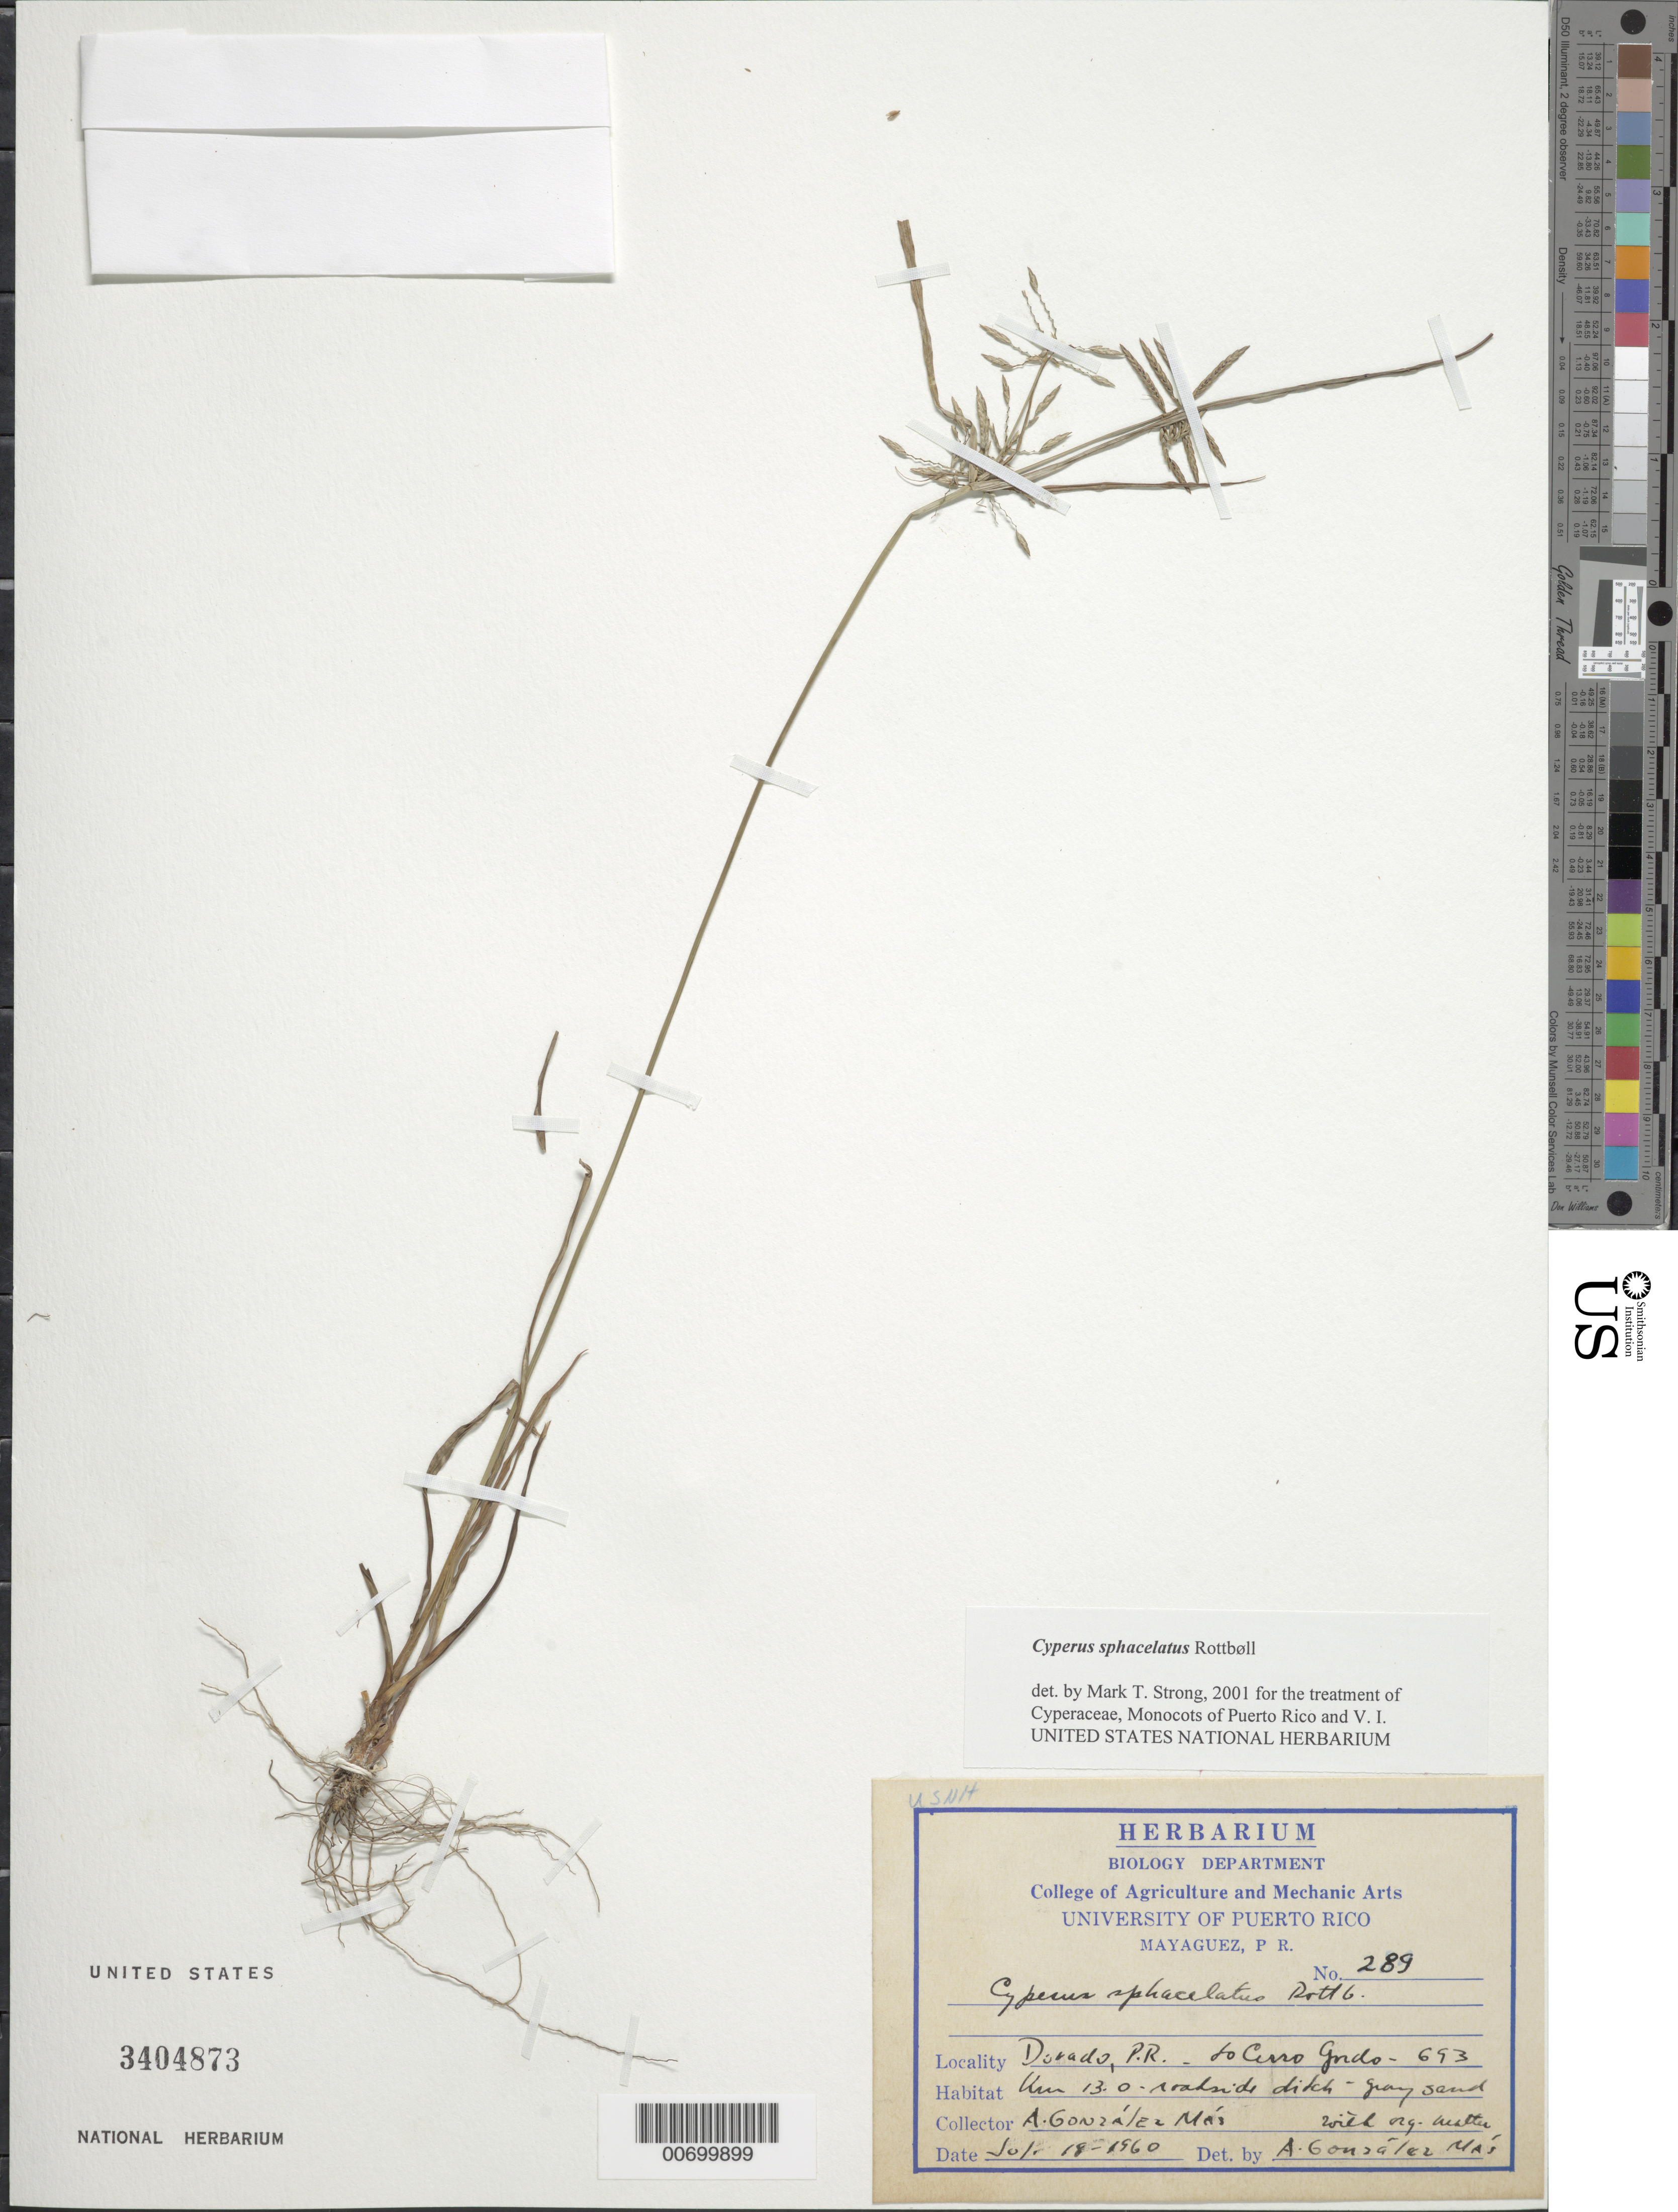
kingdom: Plantae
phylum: Tracheophyta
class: Liliopsida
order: Poales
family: Cyperaceae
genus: Cyperus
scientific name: Cyperus sphacelatus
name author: Rottb.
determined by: Strong, M. T., (US), Smithsonian Institution - National Museum of Natural History (UNITED STATES)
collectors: A. González Más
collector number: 289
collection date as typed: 18 Jul 1960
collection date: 1960-07-18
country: Puerto Rico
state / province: Dorado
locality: Dorado: to Cerro Gordo, Rd. 693, km 13.0.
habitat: Roadside ditch.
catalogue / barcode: US 3404873